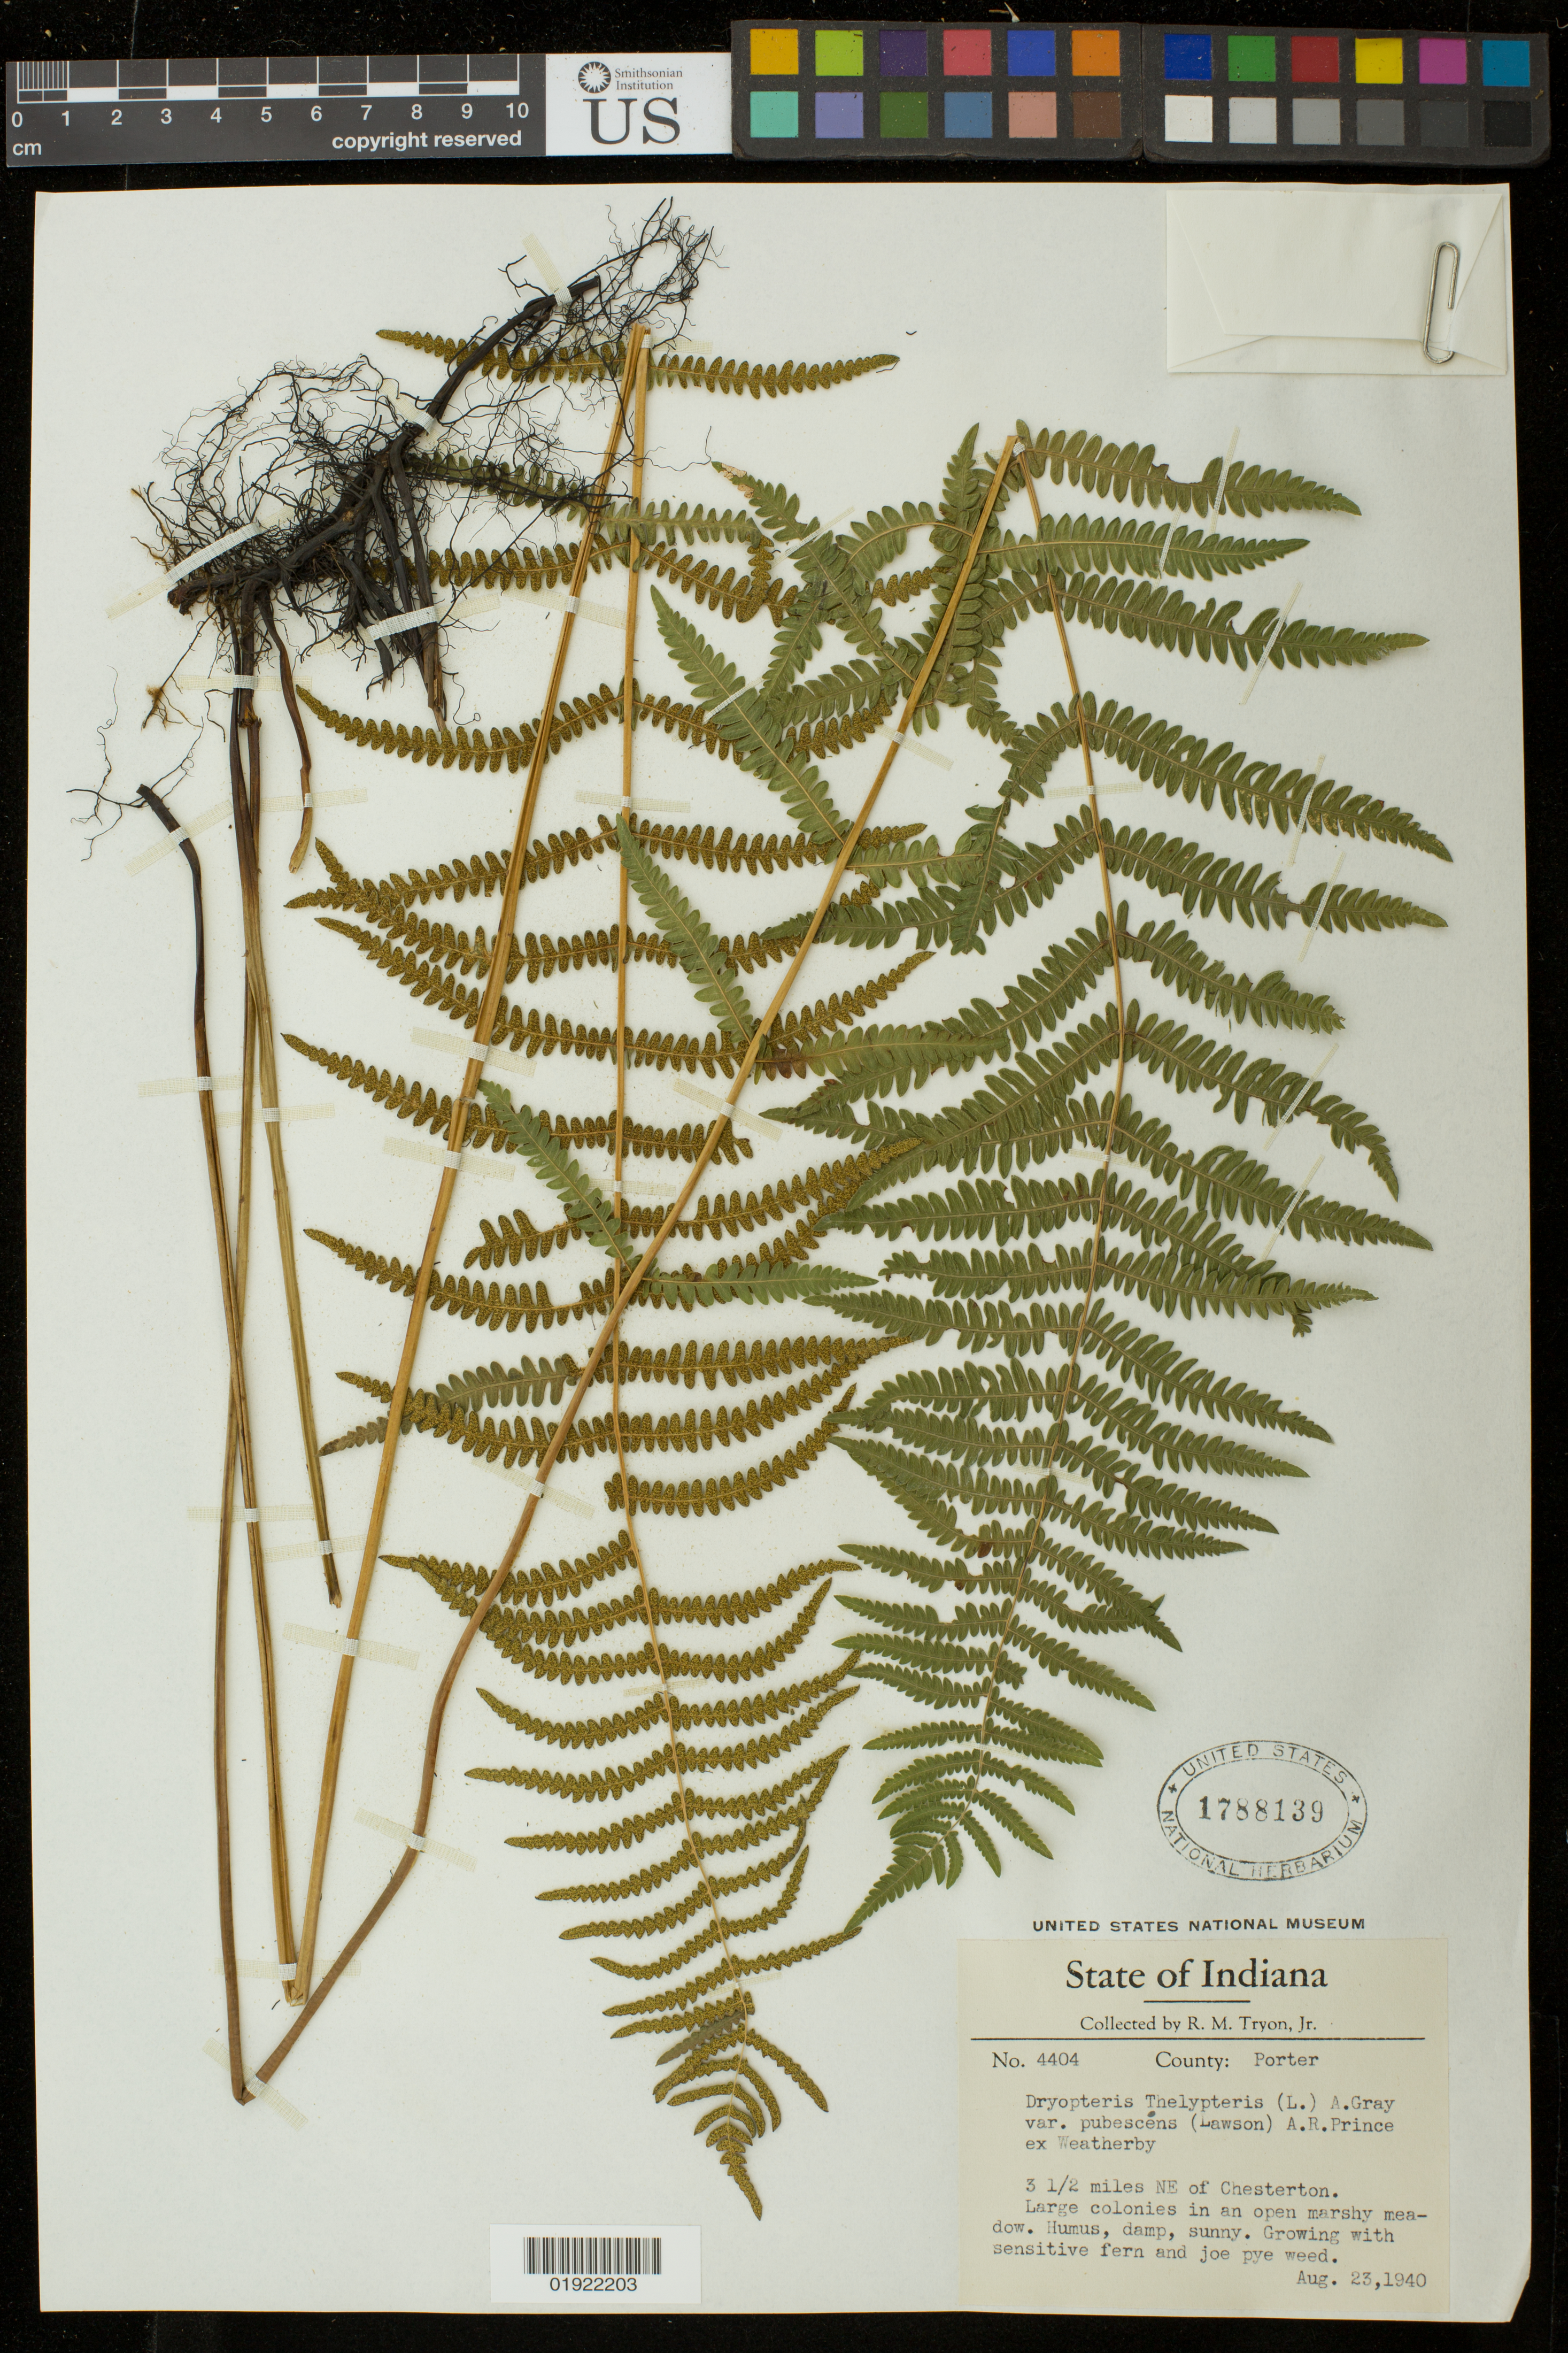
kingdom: Plantae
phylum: Tracheophyta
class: Polypodiopsida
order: Polypodiales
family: Thelypteridaceae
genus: Thelypteris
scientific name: Thelypteris palustris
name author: (Salisb.) Schott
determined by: Schott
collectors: R. M. Tryon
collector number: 4404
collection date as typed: Aug. 23, 1940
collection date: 1940-08-23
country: United States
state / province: Indiana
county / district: Porter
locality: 3 1/2 miles NE of Chesterton.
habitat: growing with sensitive fern and joe pye weed, open marshy meadow, humus, damp, sunny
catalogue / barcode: US 1788139